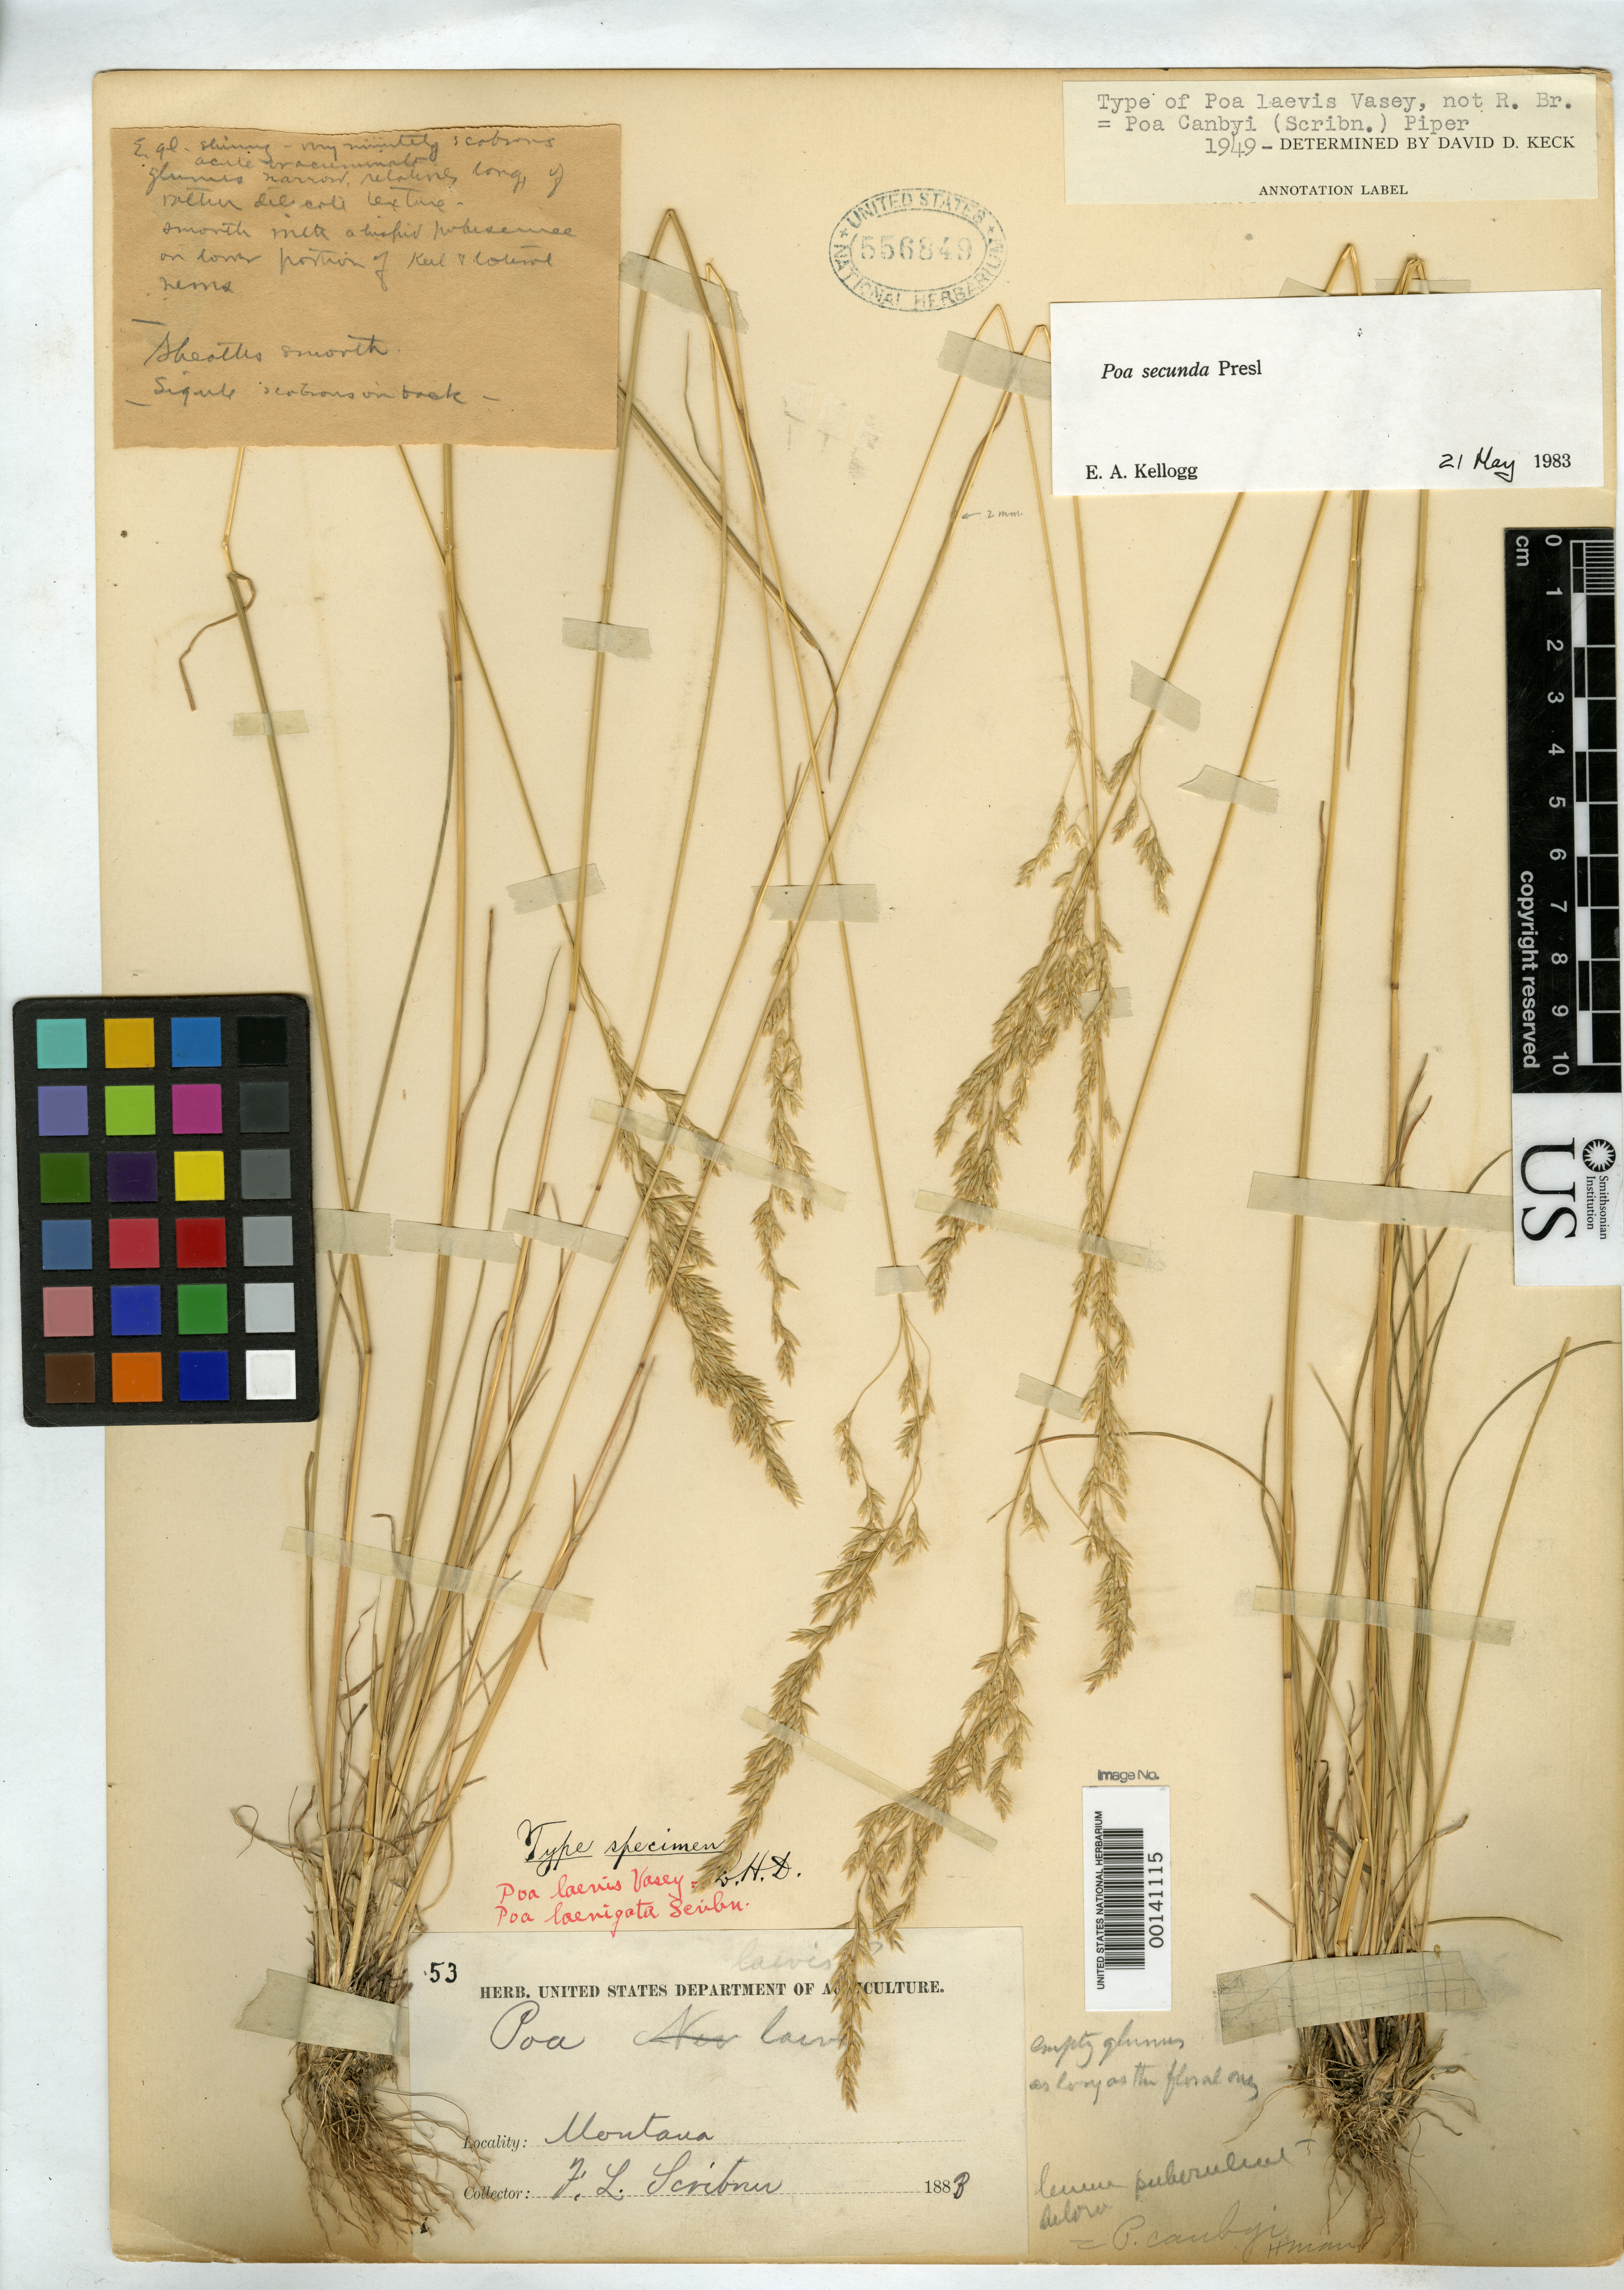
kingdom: Plantae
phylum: Tracheophyta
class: Liliopsida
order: Poales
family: Poaceae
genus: Poa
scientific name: Poa laevis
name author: Vasey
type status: Holotype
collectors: F. L. Scribner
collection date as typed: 1883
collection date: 1883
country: United States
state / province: Montana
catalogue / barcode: US 556849